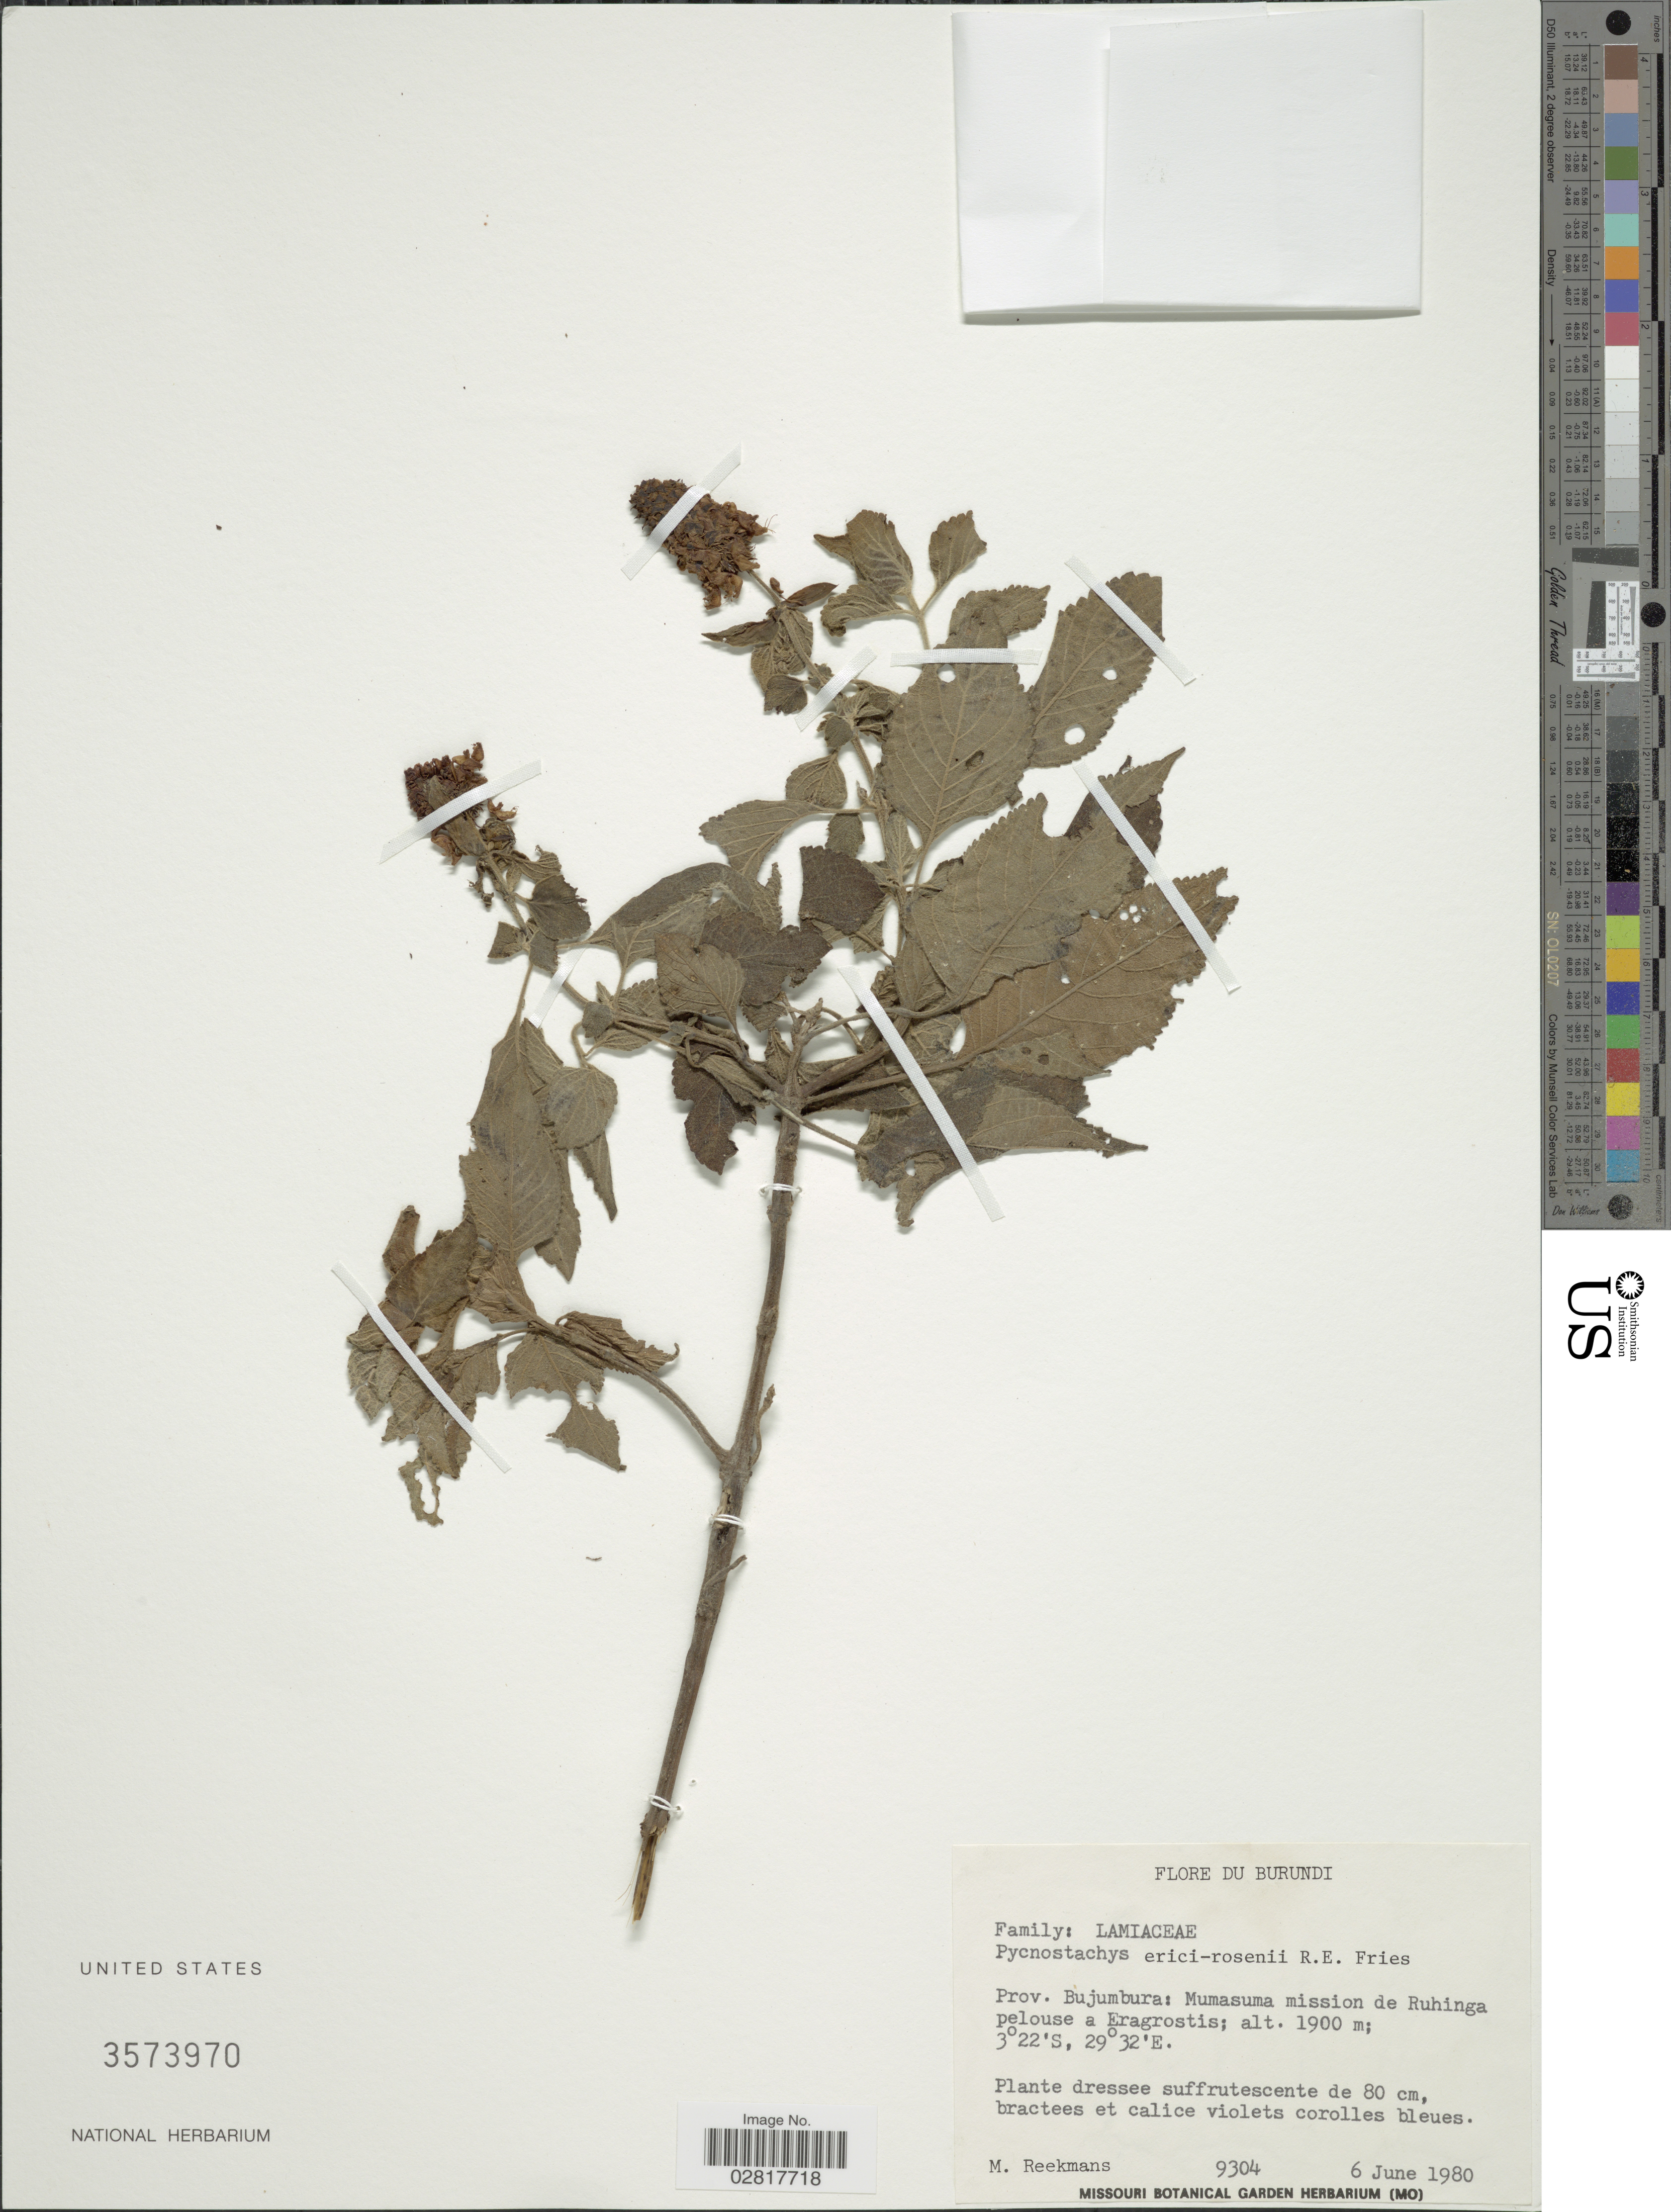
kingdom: Plantae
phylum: Tracheophyta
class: Magnoliopsida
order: Lamiales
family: Lamiaceae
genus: Pycnostachys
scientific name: Pycnostachys erici-rosenii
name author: R.E. Fr.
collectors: M. Reekmans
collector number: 9304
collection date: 1980-06-06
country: Burundi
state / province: Bujumura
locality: Mumasuma mission de Ruhinga pelouse a Eragrostis.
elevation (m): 1900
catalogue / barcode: US 3573970